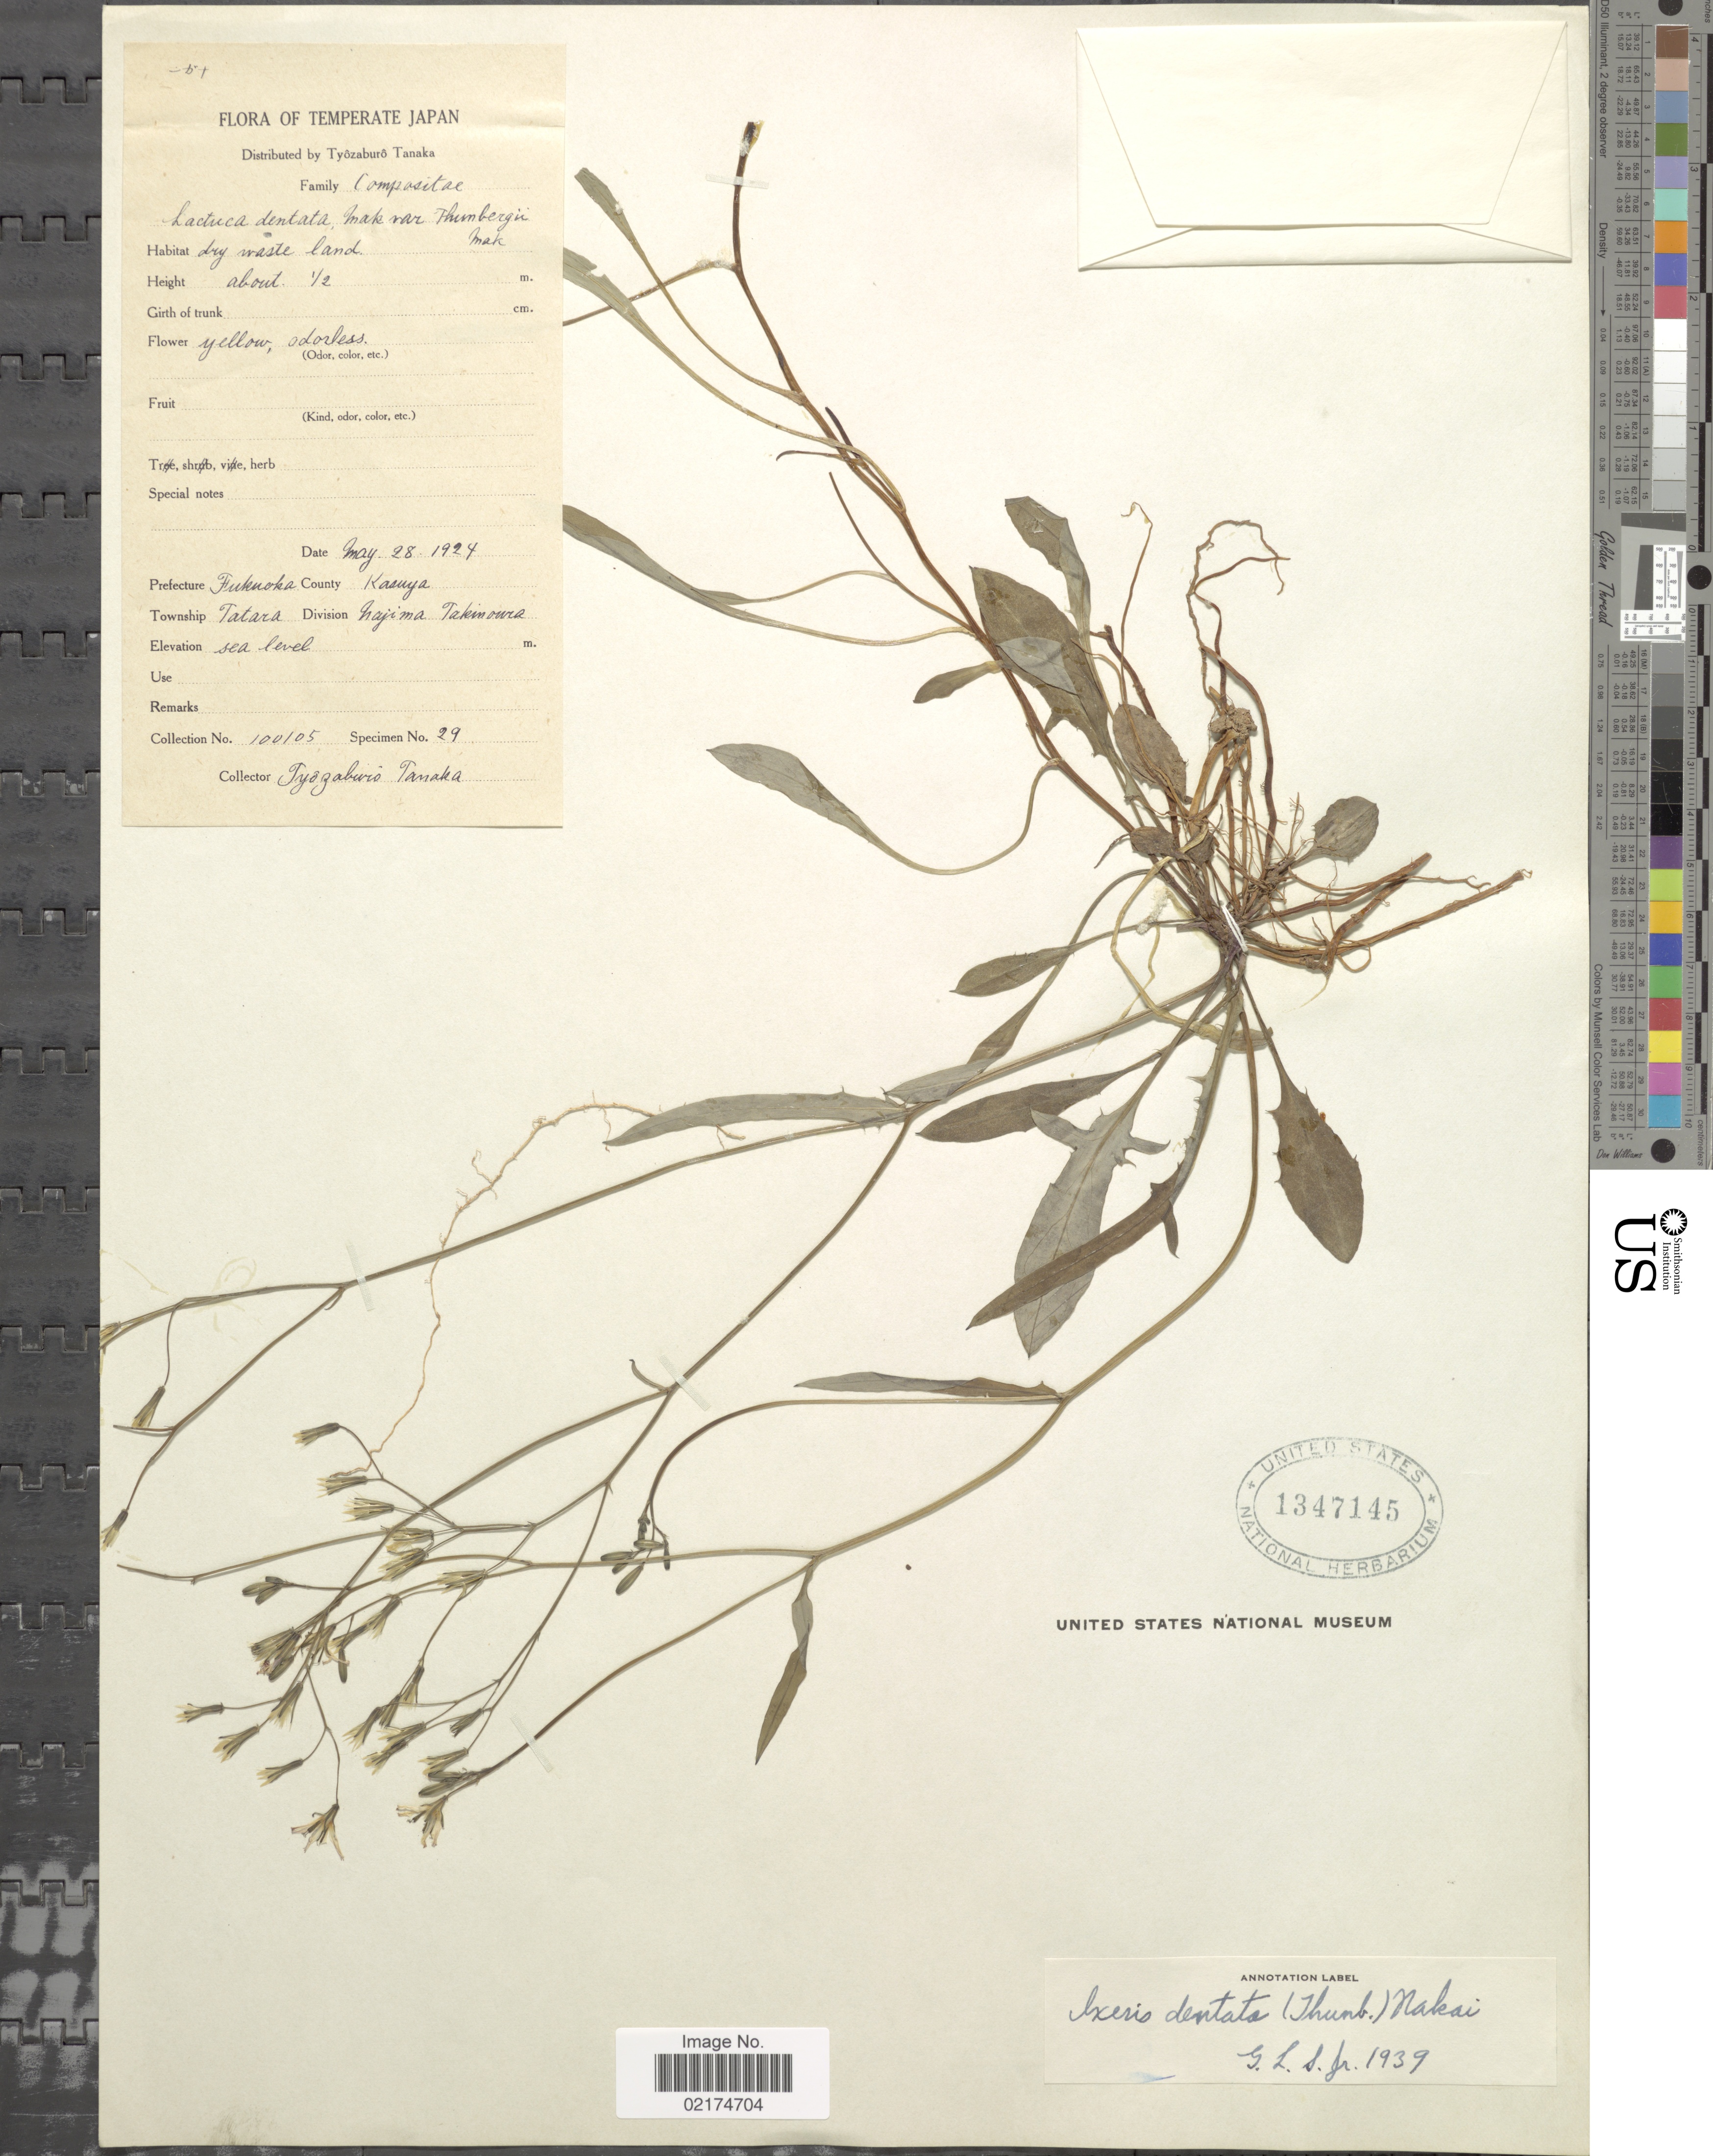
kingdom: Plantae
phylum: Tracheophyta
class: Magnoliopsida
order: Asterales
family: Asteraceae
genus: Ixeridium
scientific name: Ixeridium dentatum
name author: (Thunb.) Tzvelev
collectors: T. Tanaka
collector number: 100105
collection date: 1924-05-28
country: Japan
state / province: Hukuoka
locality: Temperate, County Kasuya, Tatara, Najima Takinoura.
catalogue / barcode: US 1347145